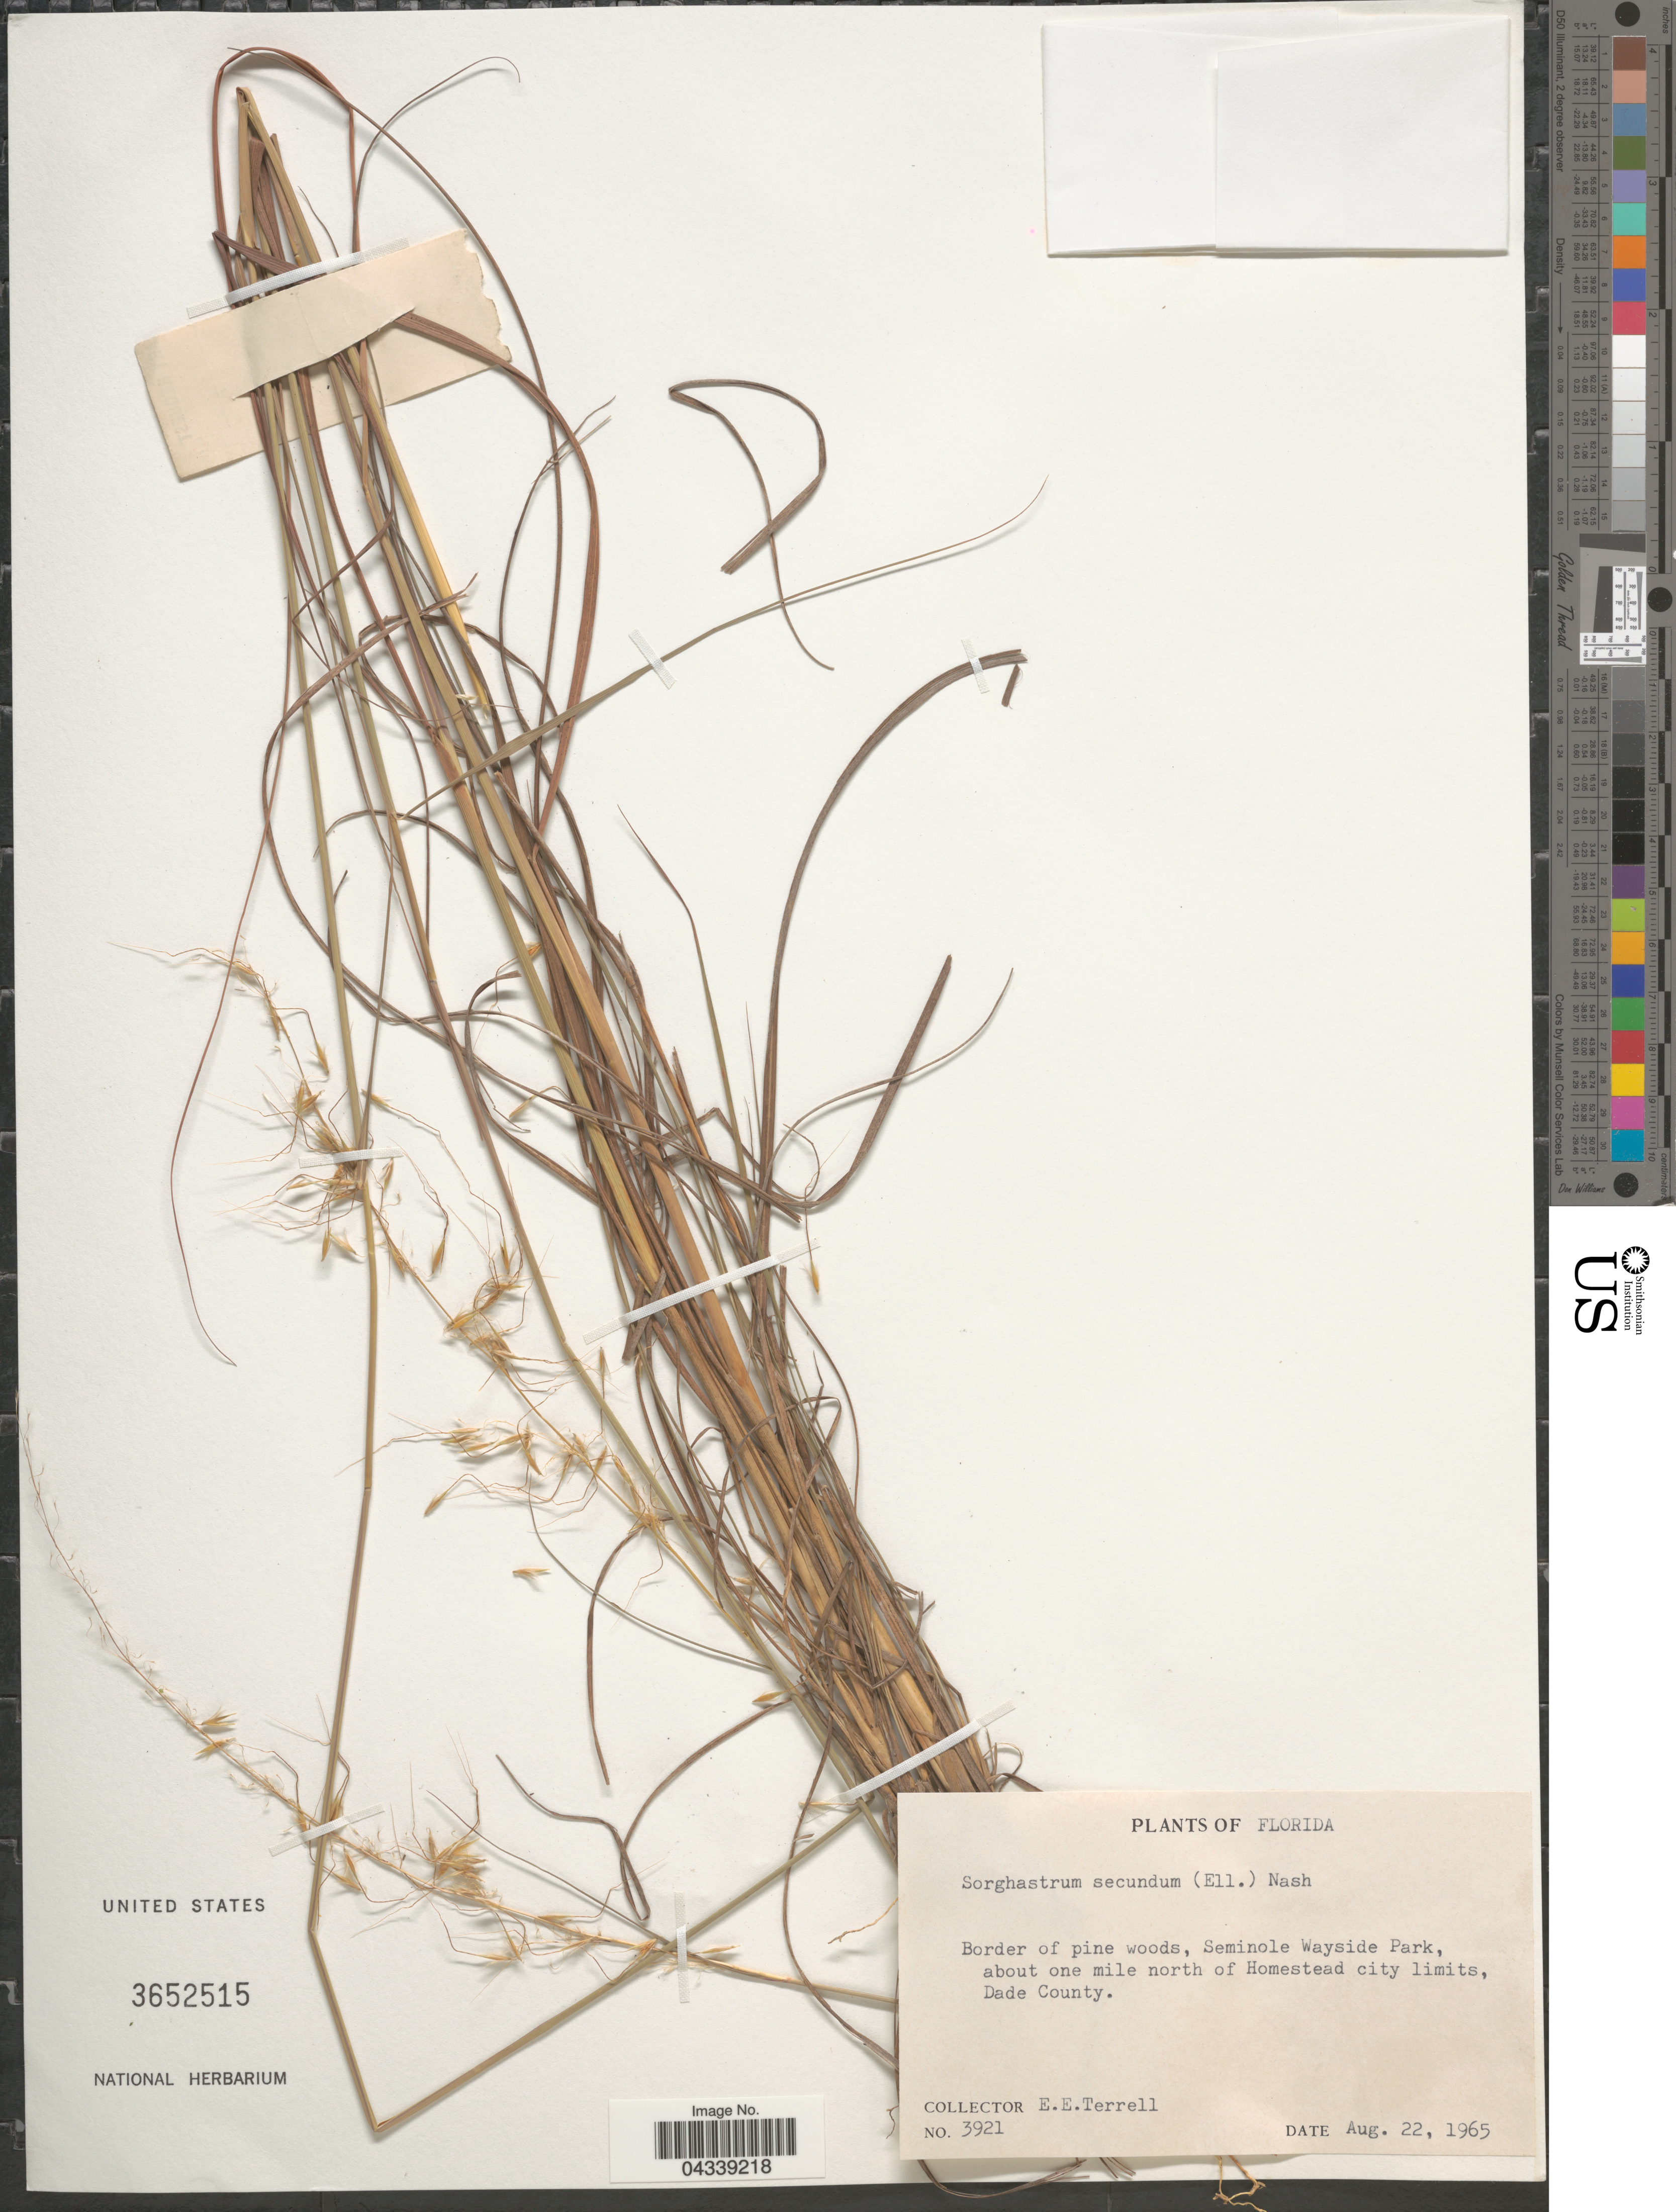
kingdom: Plantae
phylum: Tracheophyta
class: Liliopsida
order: Poales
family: Poaceae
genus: Sorghastrum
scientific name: Sorghastrum secundum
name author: (Elliott) Nash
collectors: E. E. Terrell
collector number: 3921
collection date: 1965-08-22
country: United States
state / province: Florida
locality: Border of pine woods, Seminole Wayside Park, about one mile north of Homestead city limits, Dade County.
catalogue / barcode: US 3652515